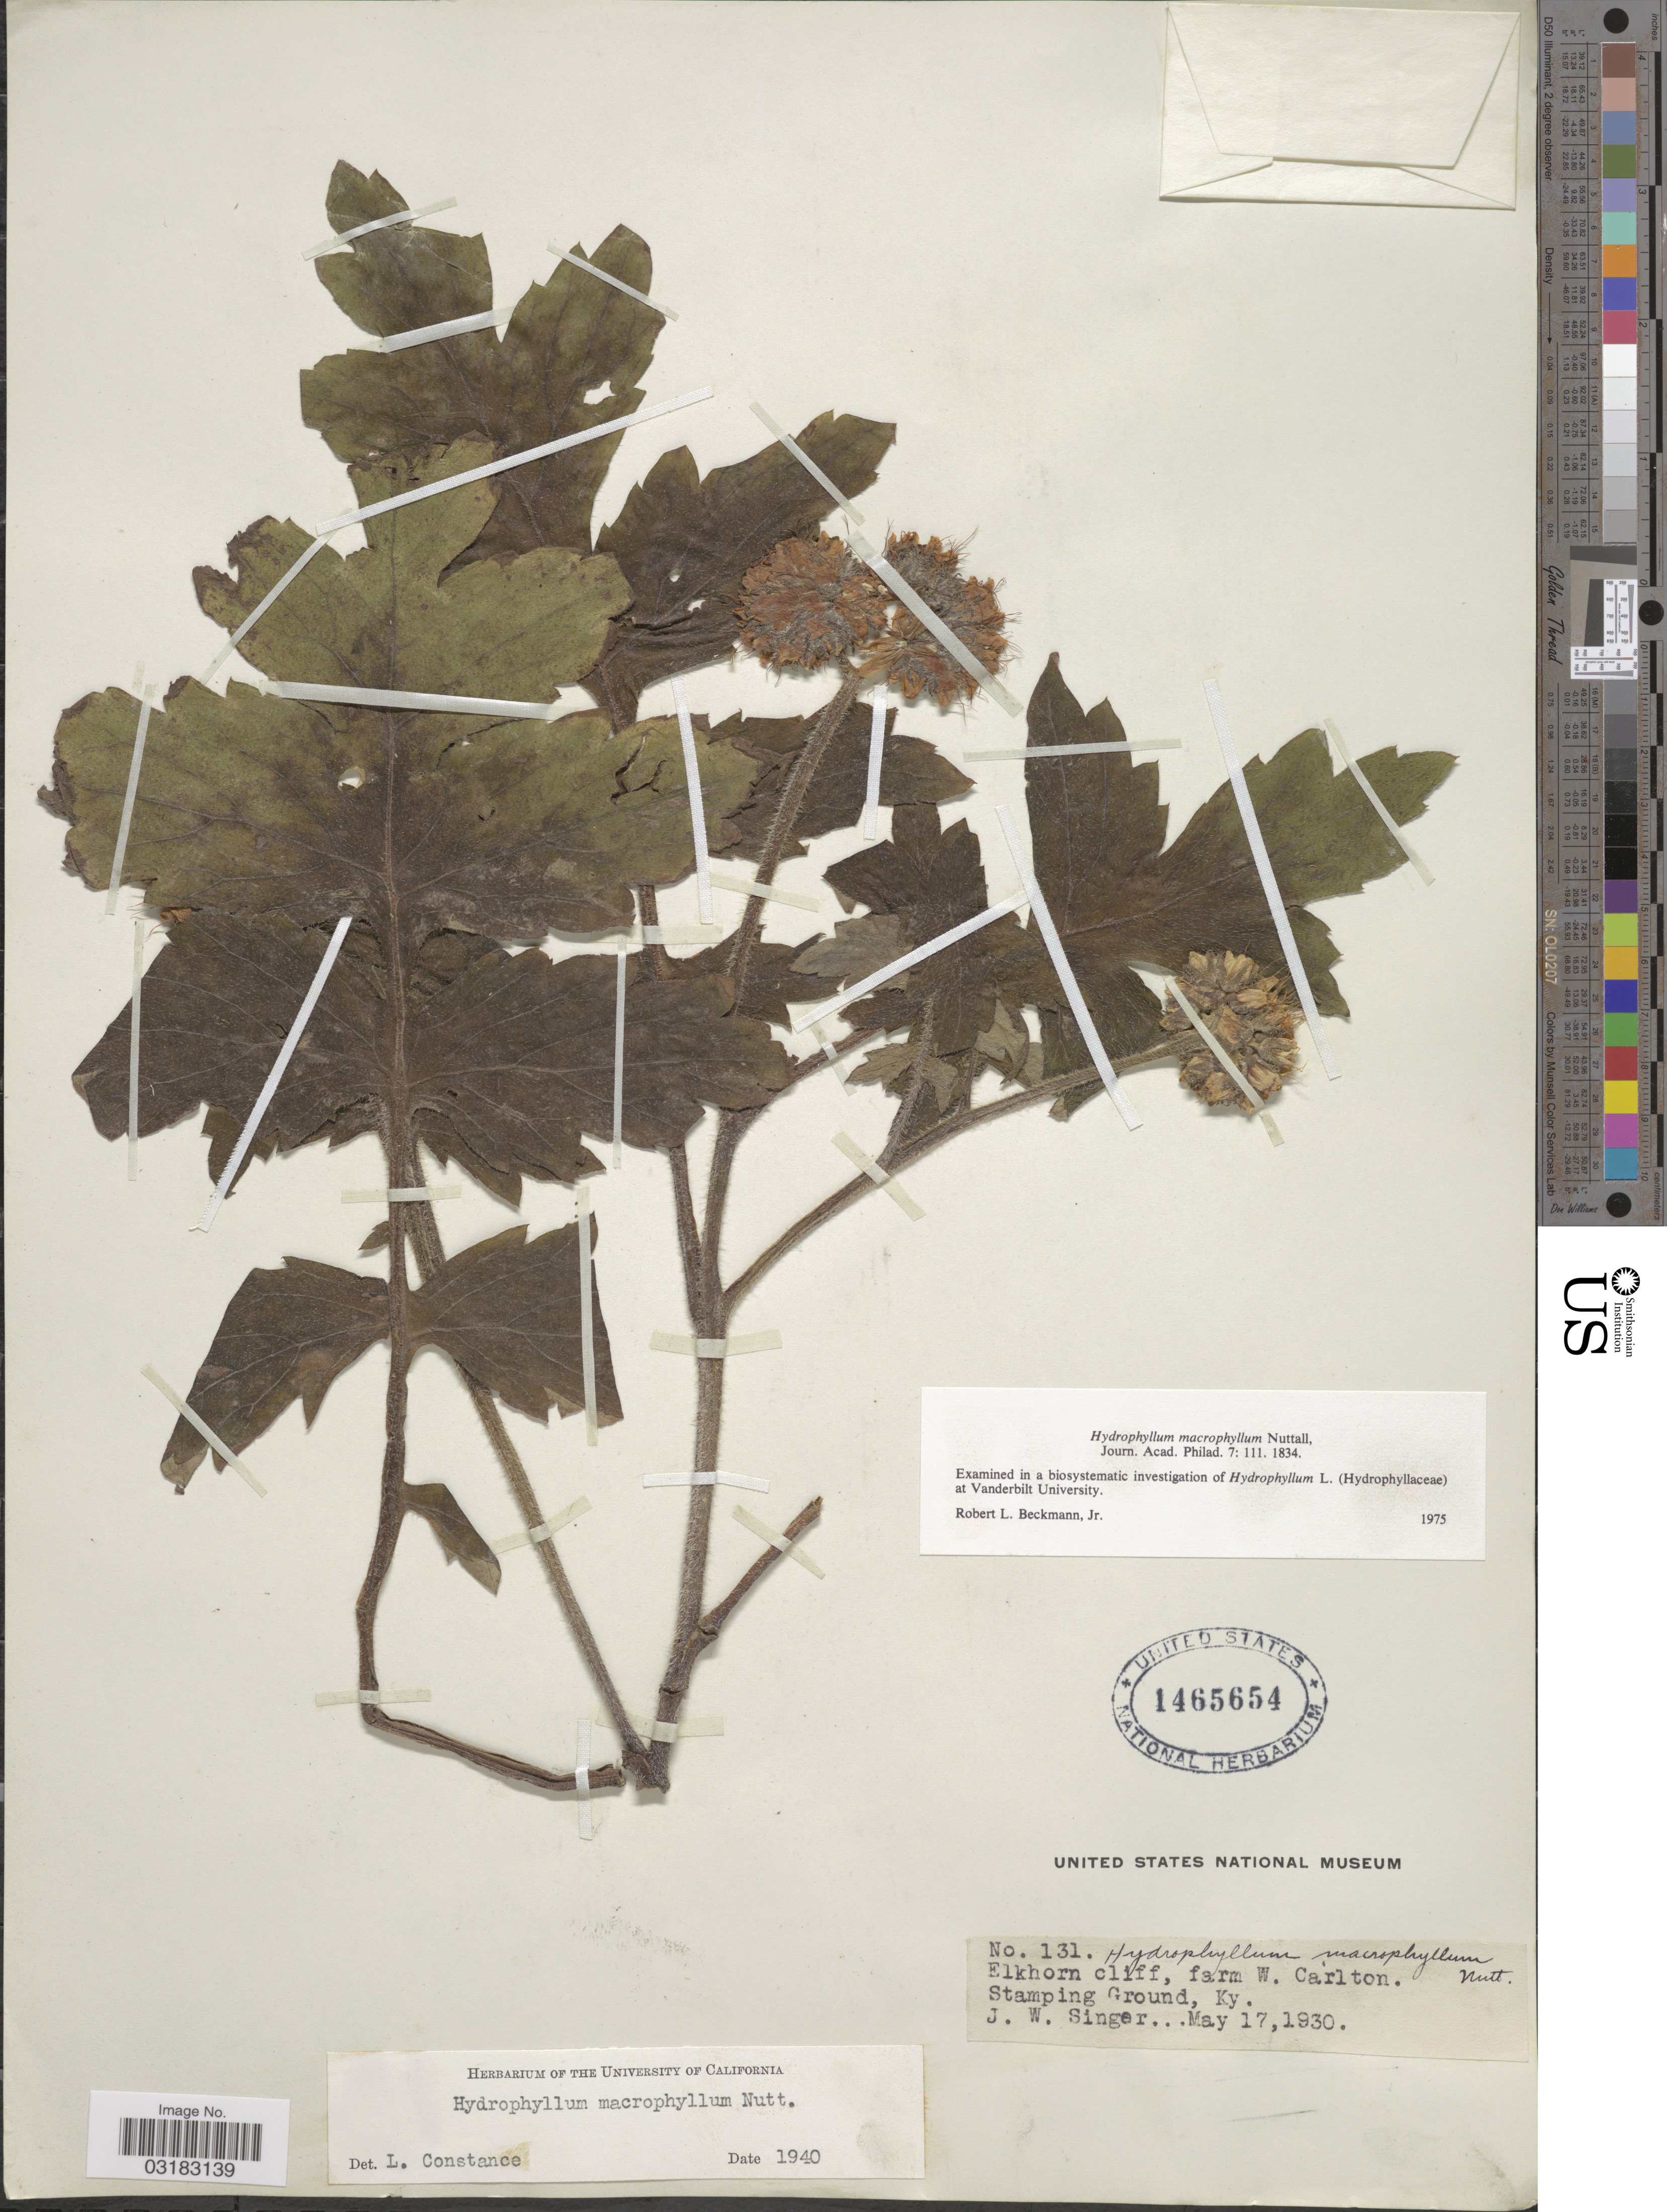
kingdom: Plantae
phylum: Tracheophyta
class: Magnoliopsida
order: Boraginales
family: Hydrophyllaceae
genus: Hydrophyllum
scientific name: Hydrophyllum macrophyllum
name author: Nutt.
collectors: J. EW. Singer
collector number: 131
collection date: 1930-05-17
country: United States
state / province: Kentucky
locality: Elkhorn cliff, farm W. Carlton. Stamping Ground, Ky.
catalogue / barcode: US 1465654